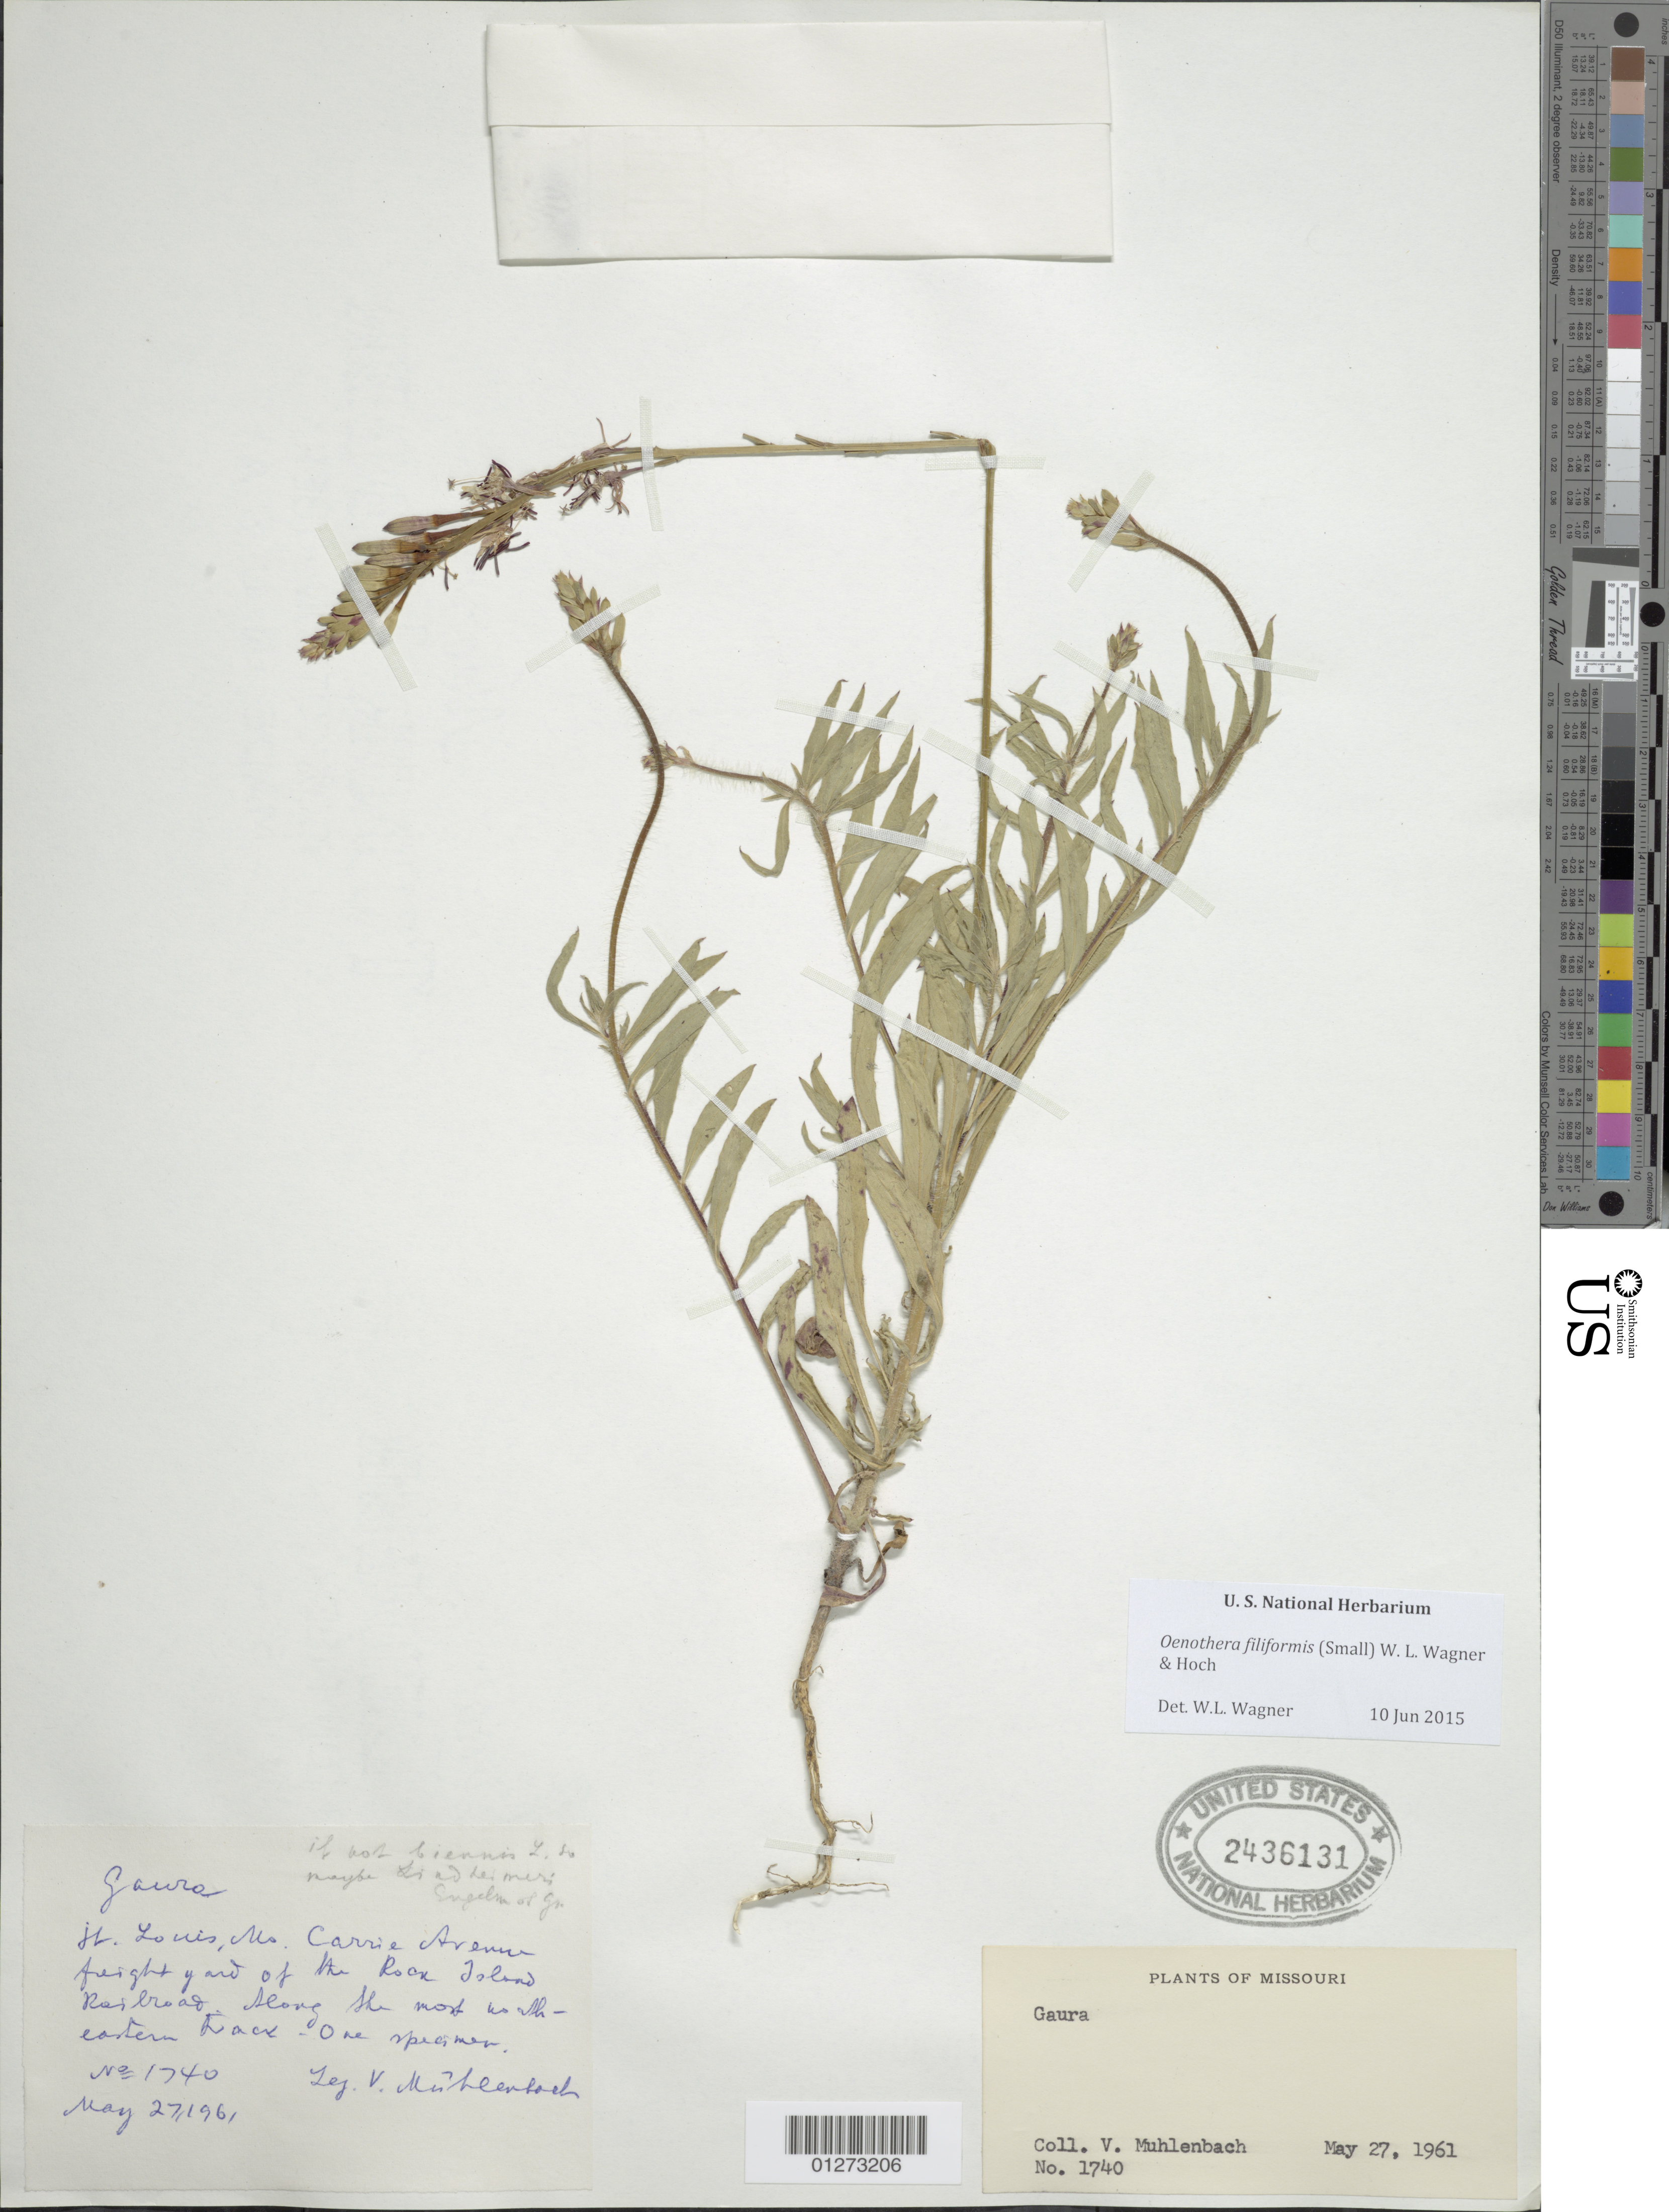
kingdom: Plantae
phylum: Tracheophyta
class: Magnoliopsida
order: Myrtales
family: Onagraceae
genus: Oenothera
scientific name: Oenothera filiformis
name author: (Small) W.L. Wagner & Hoch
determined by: Wagner, W. L., (BOT), Smithsonian Institution - National Museum of Natural History (UNITED STATES)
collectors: V. Mühlenbach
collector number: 1740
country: United States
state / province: Missouri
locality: St. Louis, Carrie Avenue freight yard of the Rock Island Railroad, along the most north-eastern track.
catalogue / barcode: US 2436131